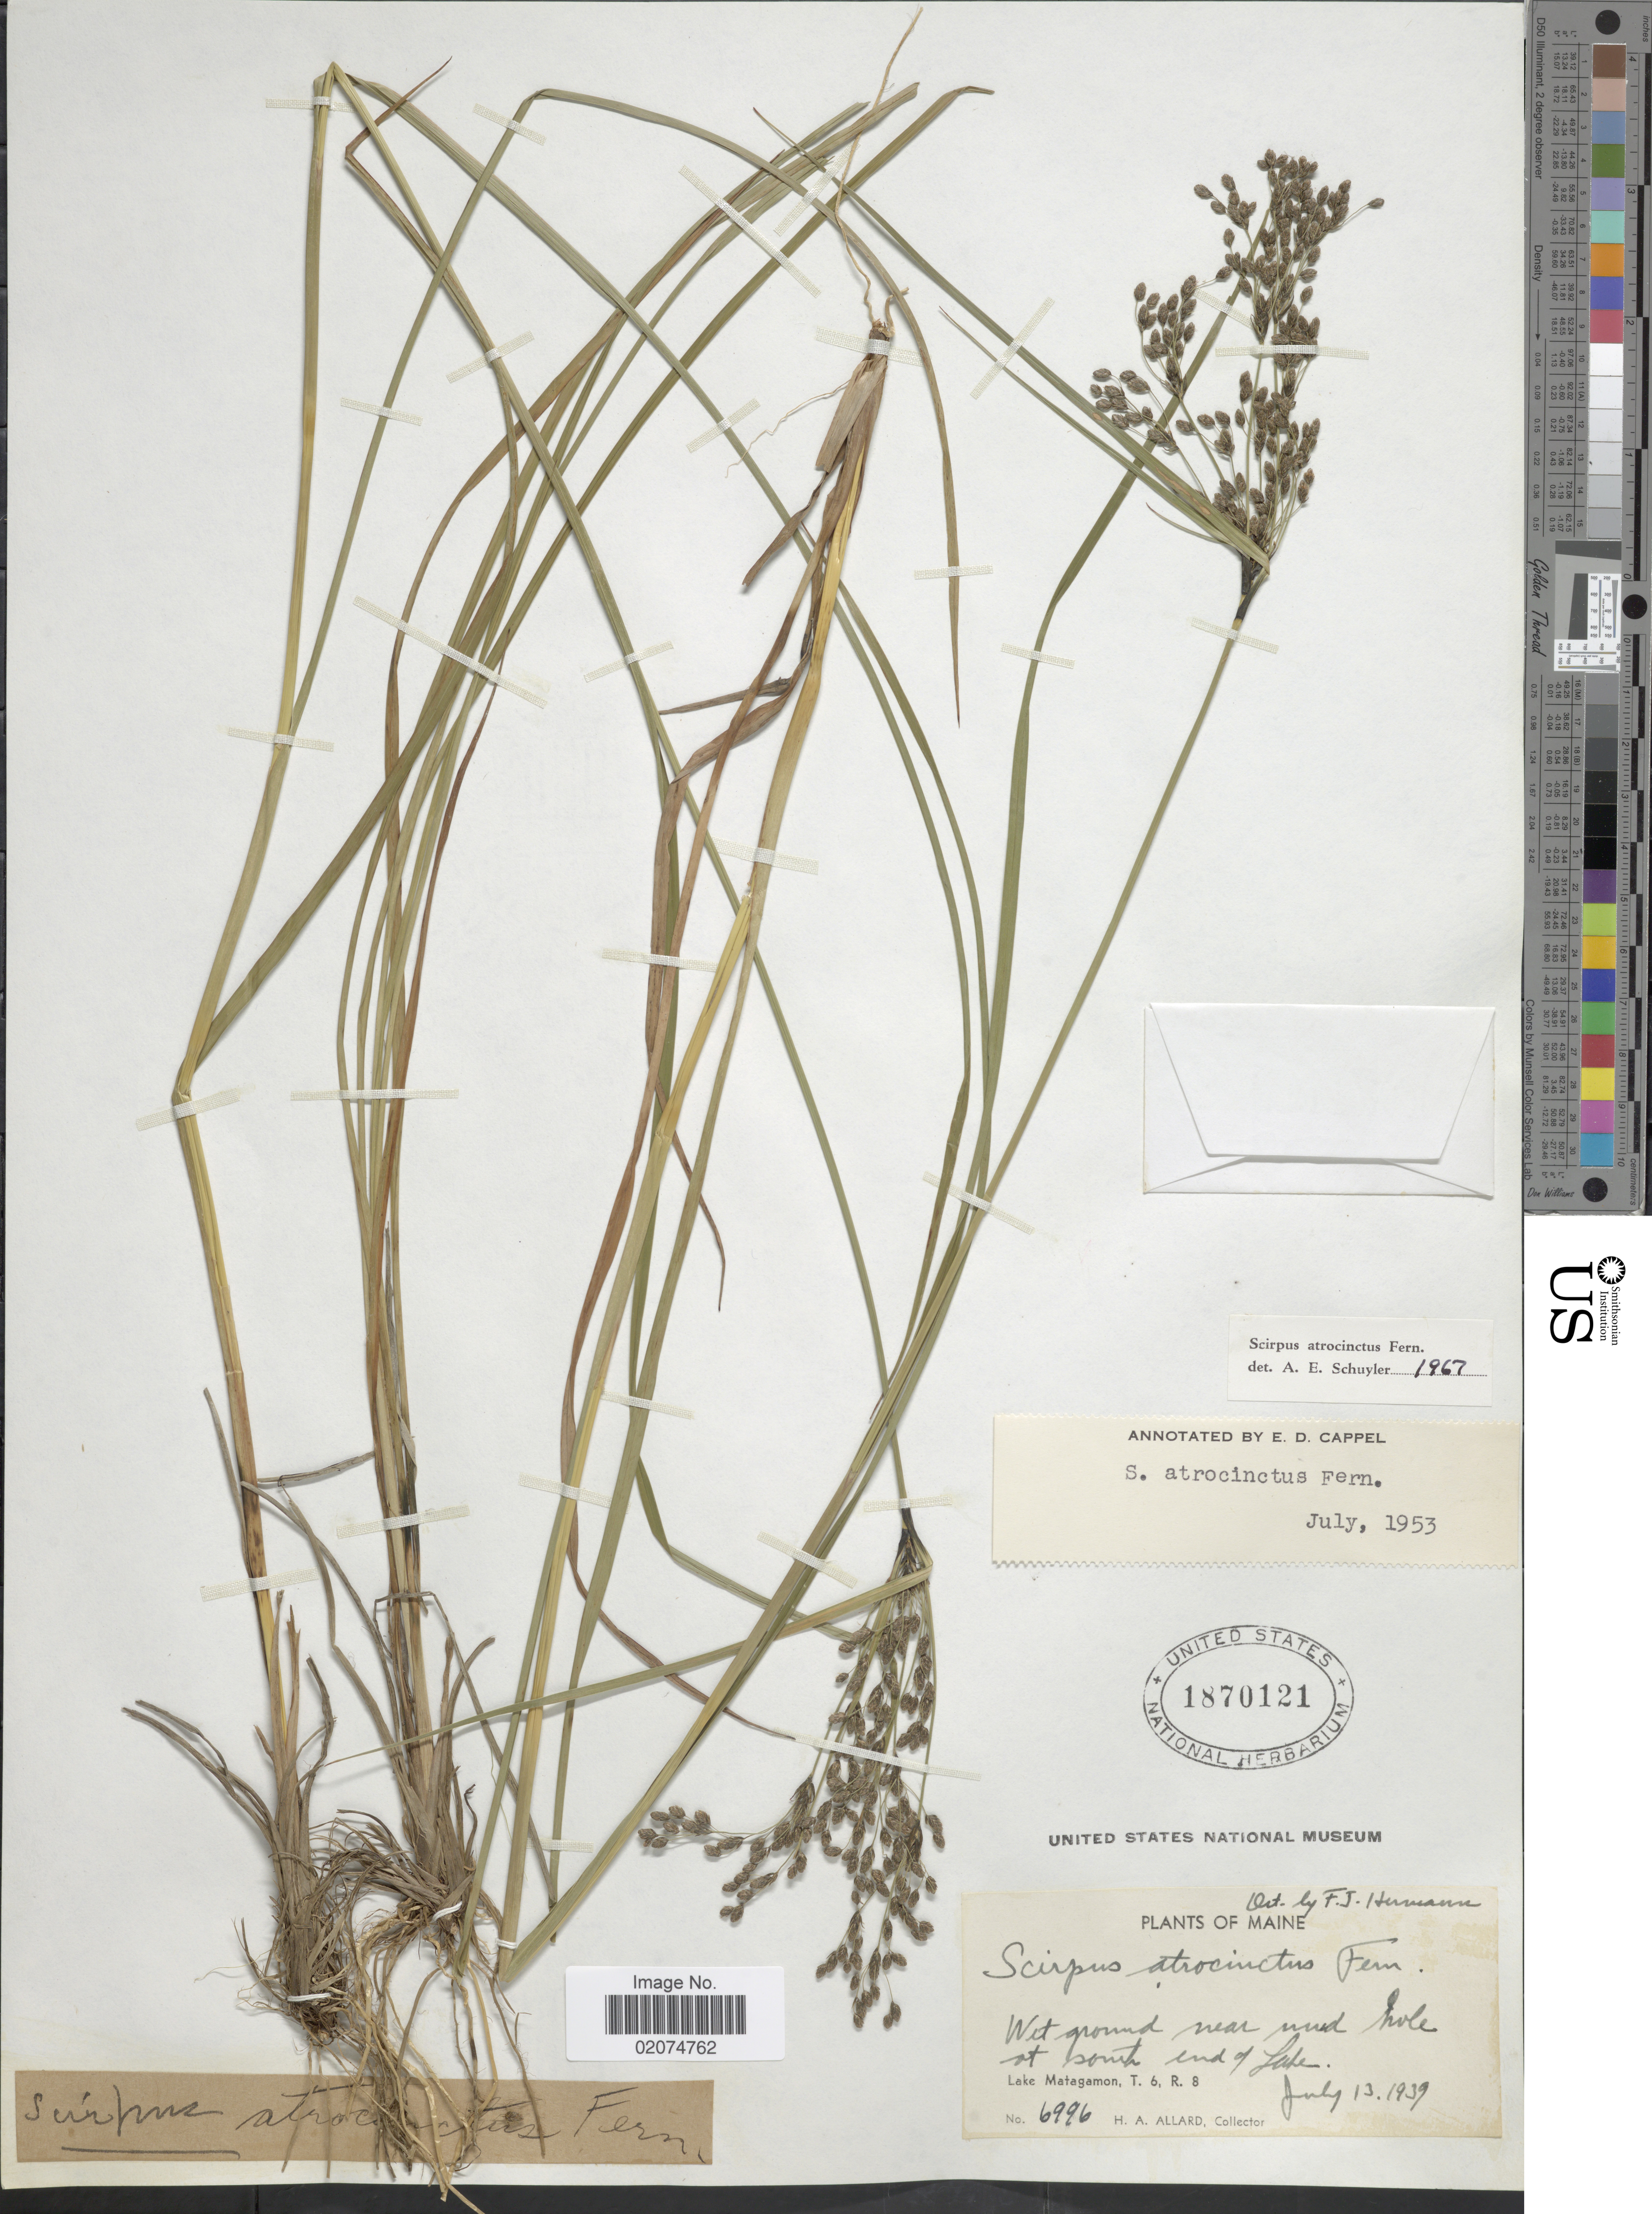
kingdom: Plantae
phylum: Tracheophyta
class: Liliopsida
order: Poales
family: Cyperaceae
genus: Scirpus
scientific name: Scirpus atrocinctus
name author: Fernald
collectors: H. A. Allard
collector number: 6996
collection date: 1939-07-13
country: United States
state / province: Maine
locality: South end of lake, Lake Matagamon, T6, R8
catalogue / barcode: US 1870121